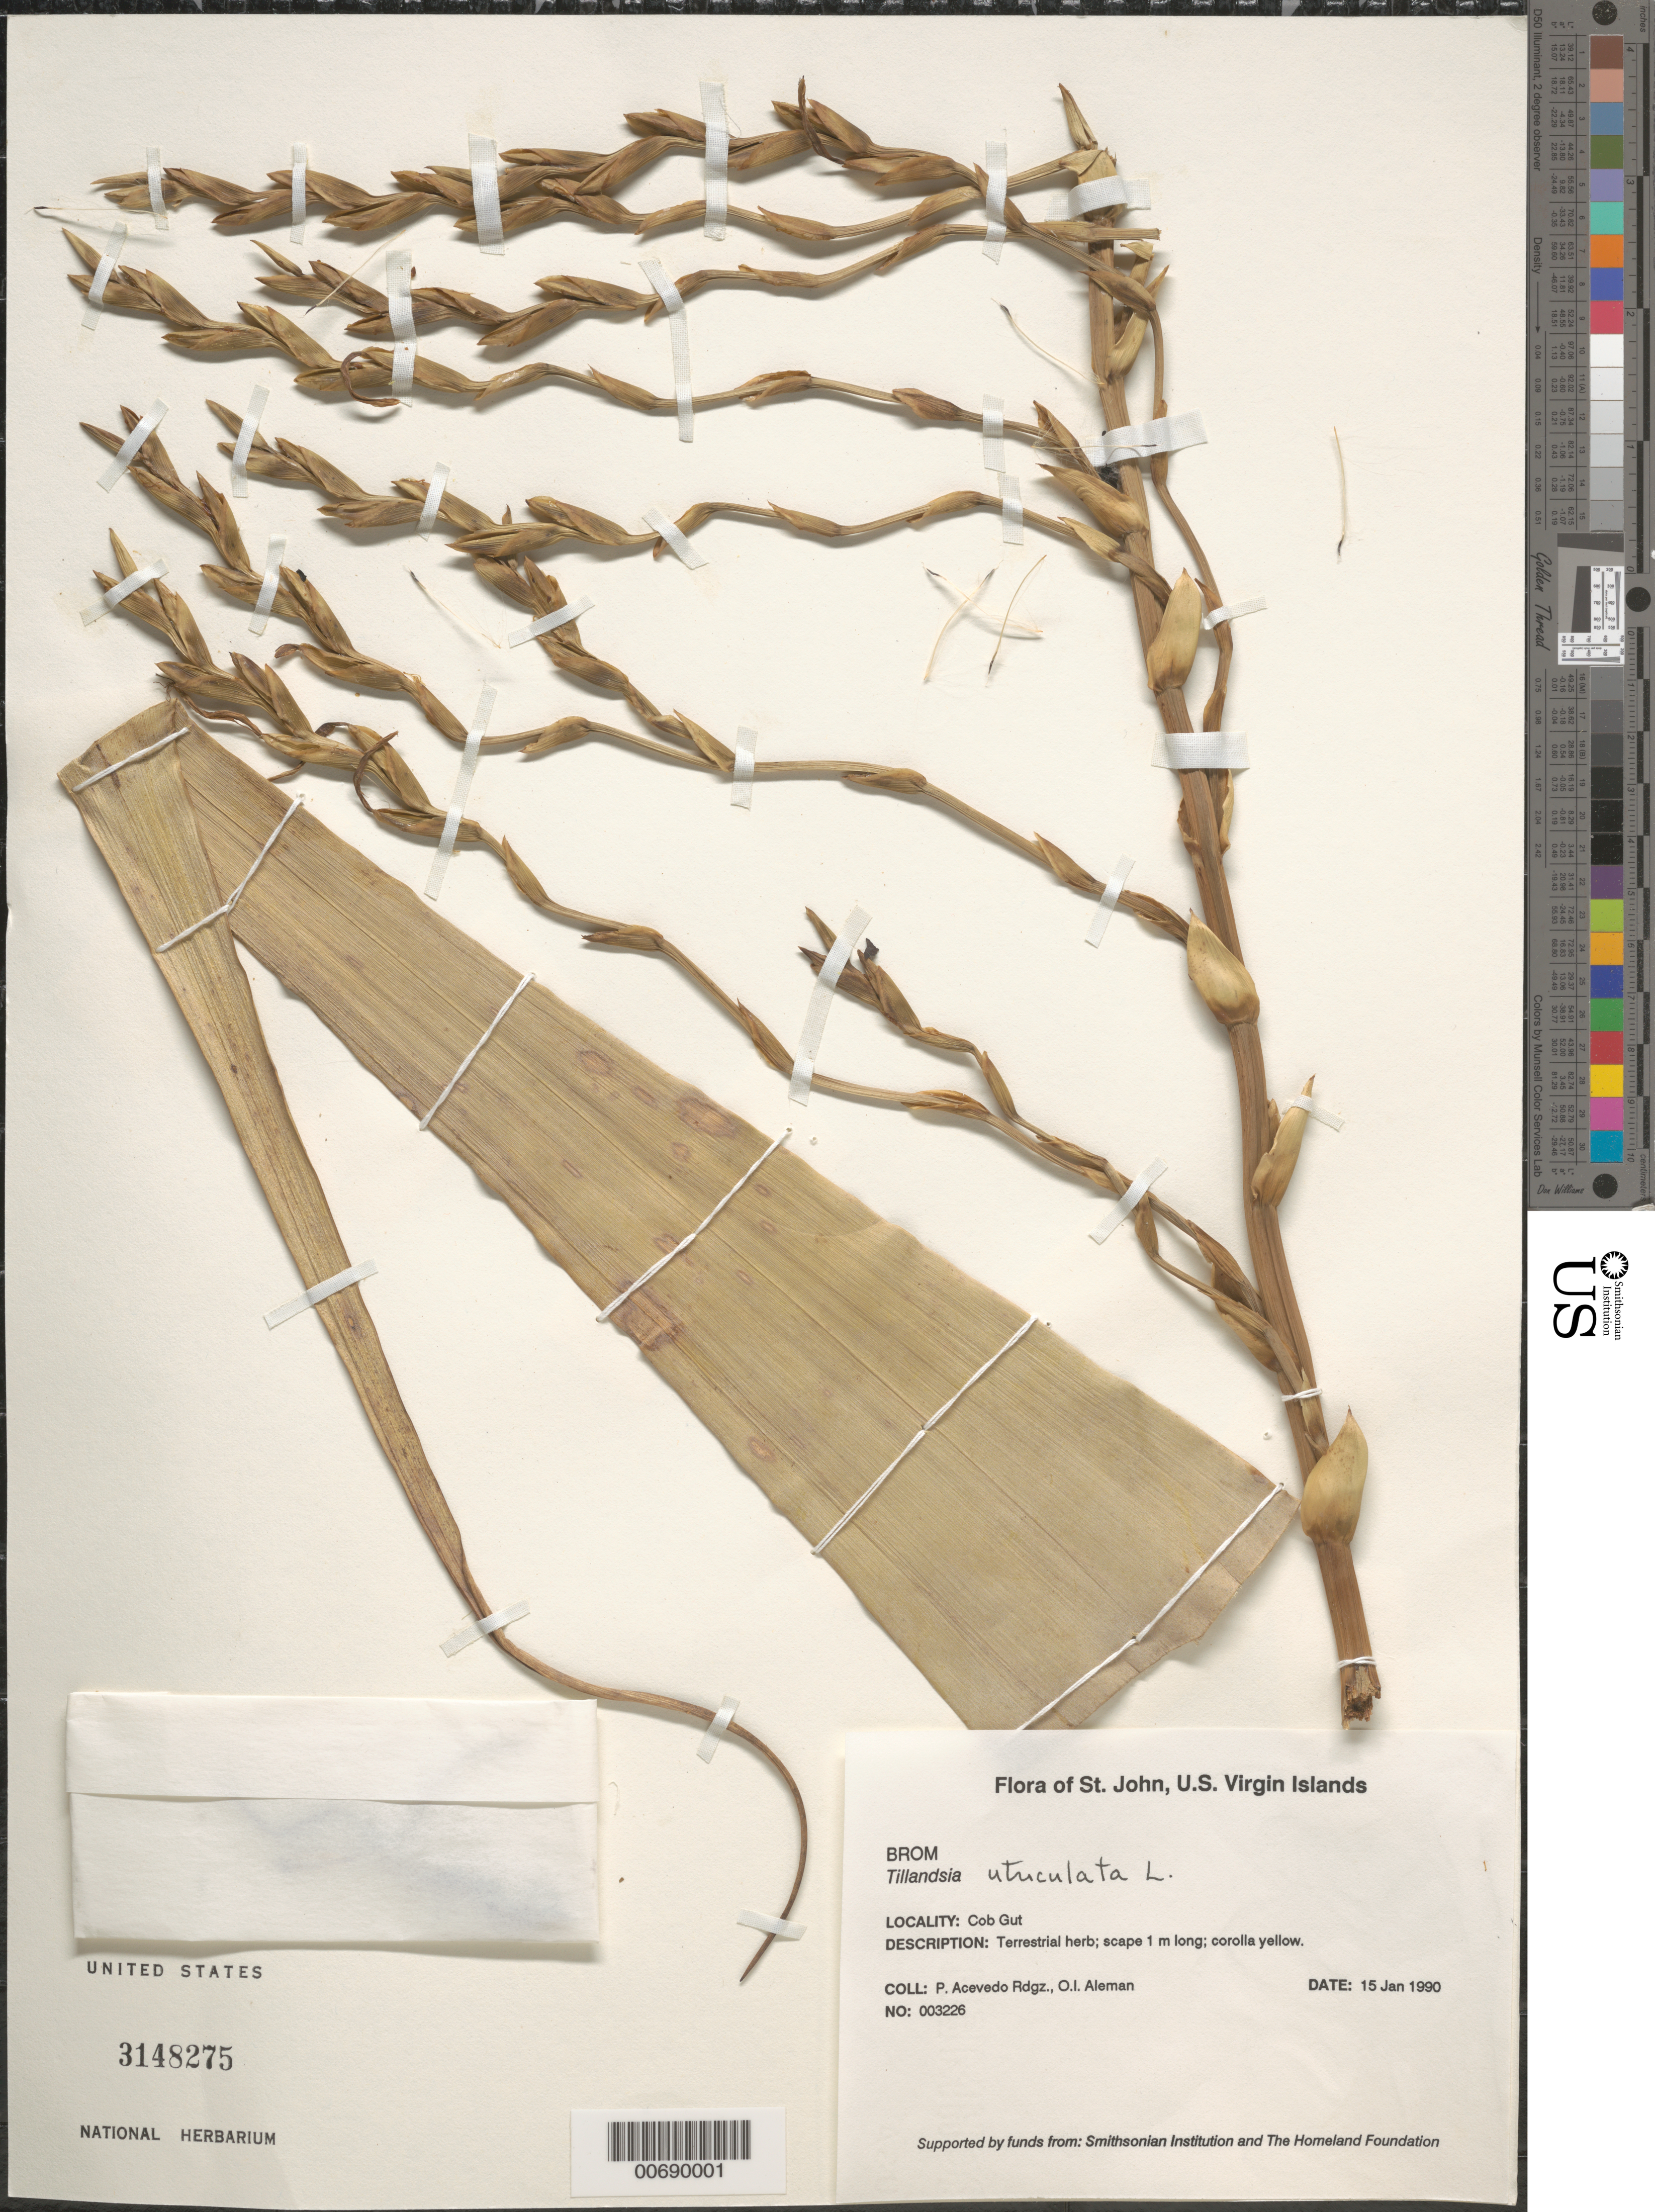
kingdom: Plantae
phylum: Tracheophyta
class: Liliopsida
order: Poales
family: Bromeliaceae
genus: Tillandsia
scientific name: Tillandsia utriculata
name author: L.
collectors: P. Acevedo-Rodr. & O. Alemán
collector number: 3226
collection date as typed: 15 Jan 1990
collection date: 1990-01-15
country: U.S. Virgin Islands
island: St. John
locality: Coral Bay Quarter; Cob Gut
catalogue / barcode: US 3148275